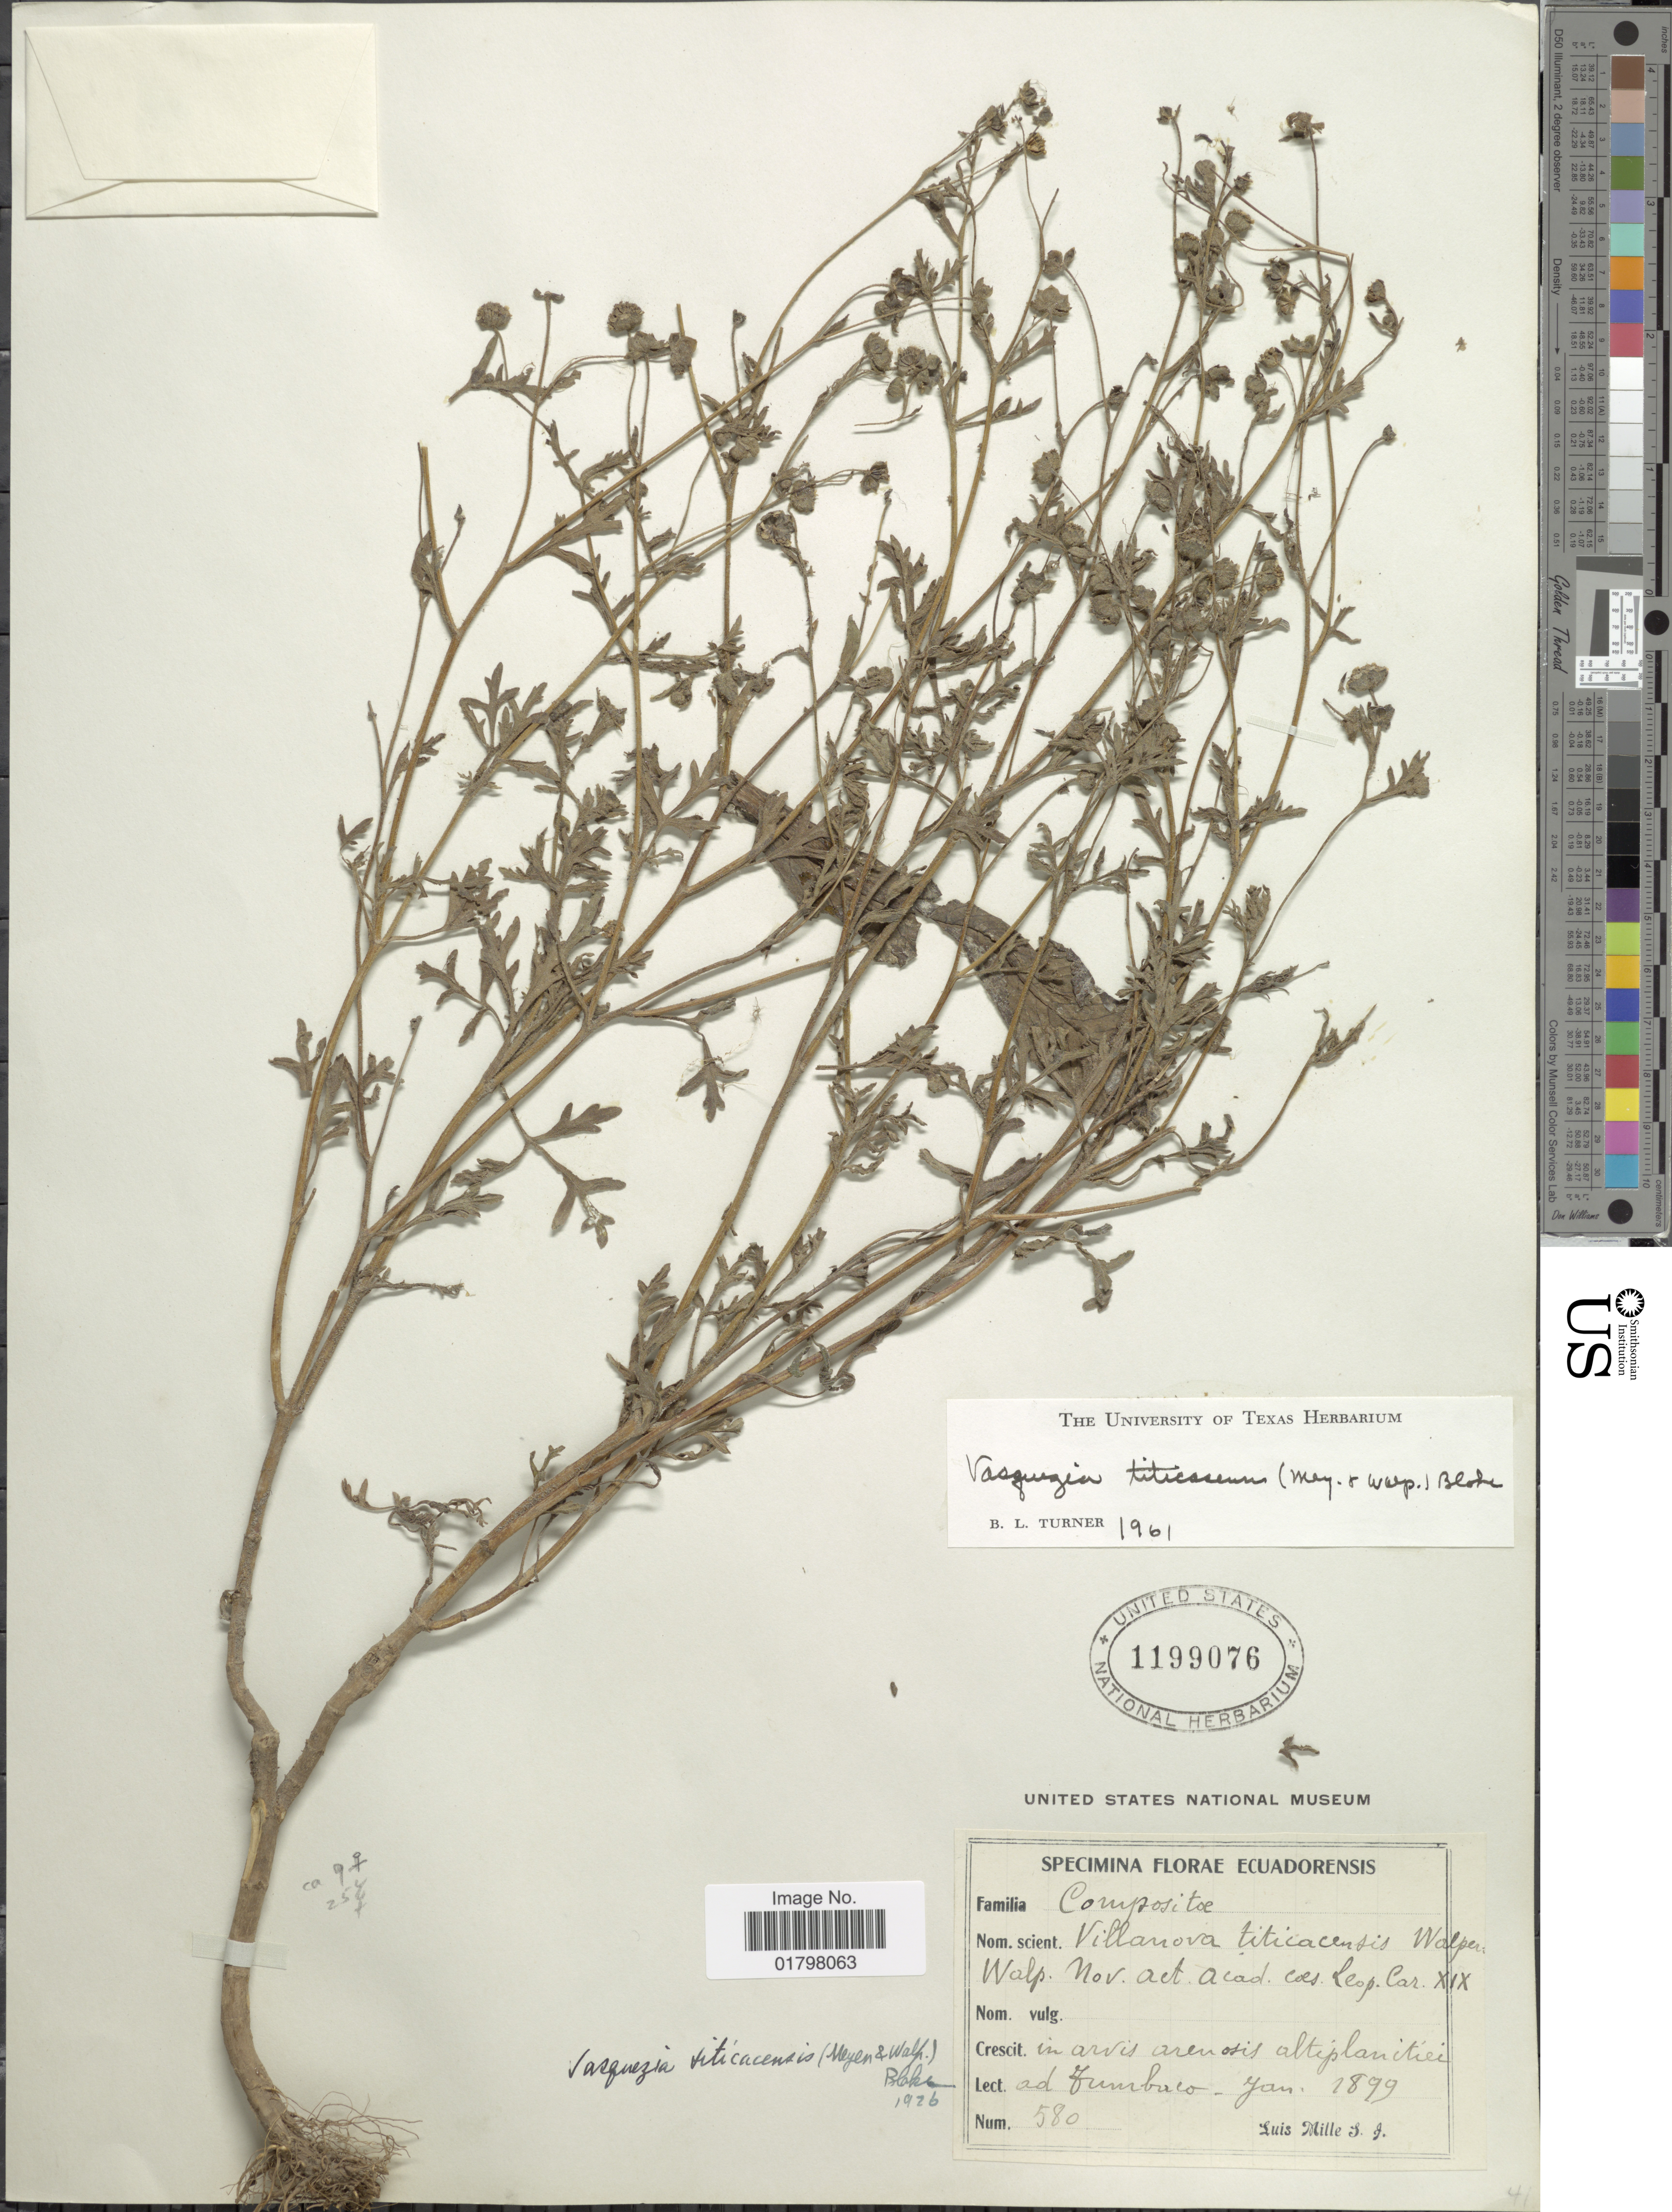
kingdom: Plantae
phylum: Tracheophyta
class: Magnoliopsida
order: Asterales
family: Asteraceae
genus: Vasquesia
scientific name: Vasquesia titicacensis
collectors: L. Mille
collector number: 580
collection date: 1899-01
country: Ecuador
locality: In arvis arenosis altiplanitici ad Tumbuco.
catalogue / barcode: US 1199076